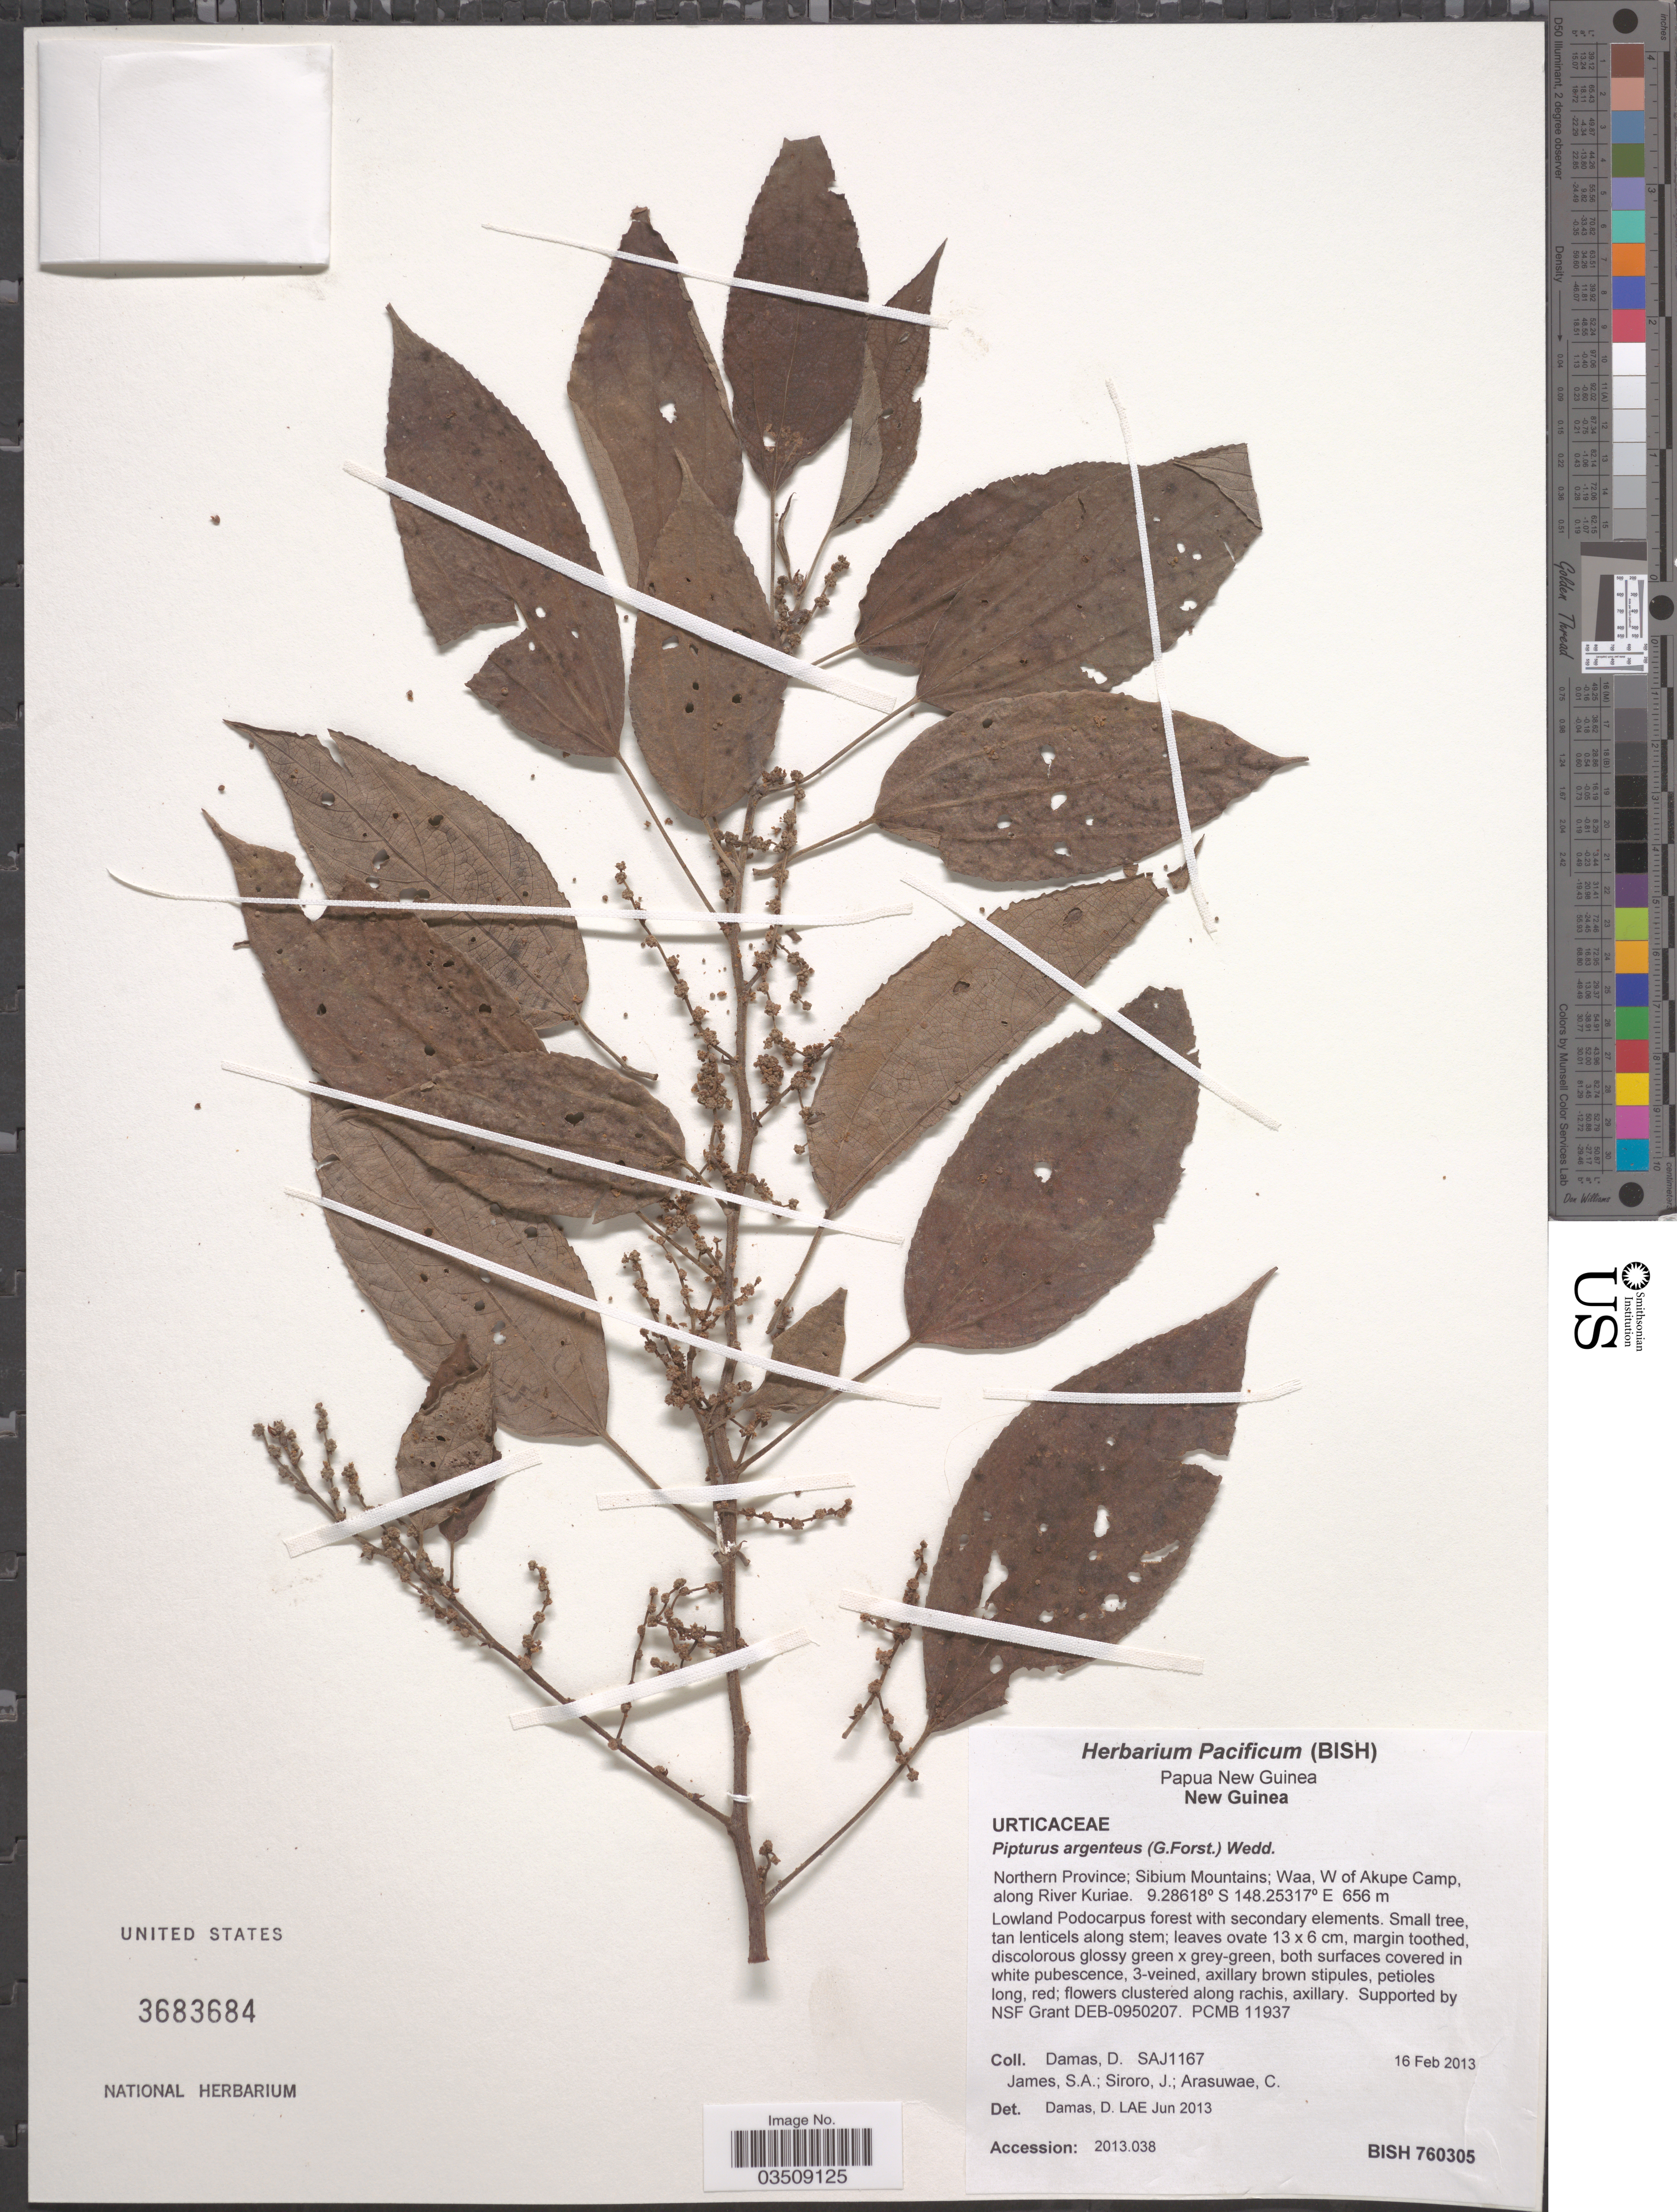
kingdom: Plantae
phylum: Tracheophyta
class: Magnoliopsida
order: Rosales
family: Urticaceae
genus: Pipturus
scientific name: Pipturus argenteus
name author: (G. Forst.) Wedd.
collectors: D. Damas, S. James, J. Siroro & C. Arasuwae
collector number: SAJ1167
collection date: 2013-02-16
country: Papua New Guinea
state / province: Northern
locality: New Guinea. Northern Province; Sibium Mountains; Waa, W of Akupe Camp, along River Kuriae.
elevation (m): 656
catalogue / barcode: US 3683684